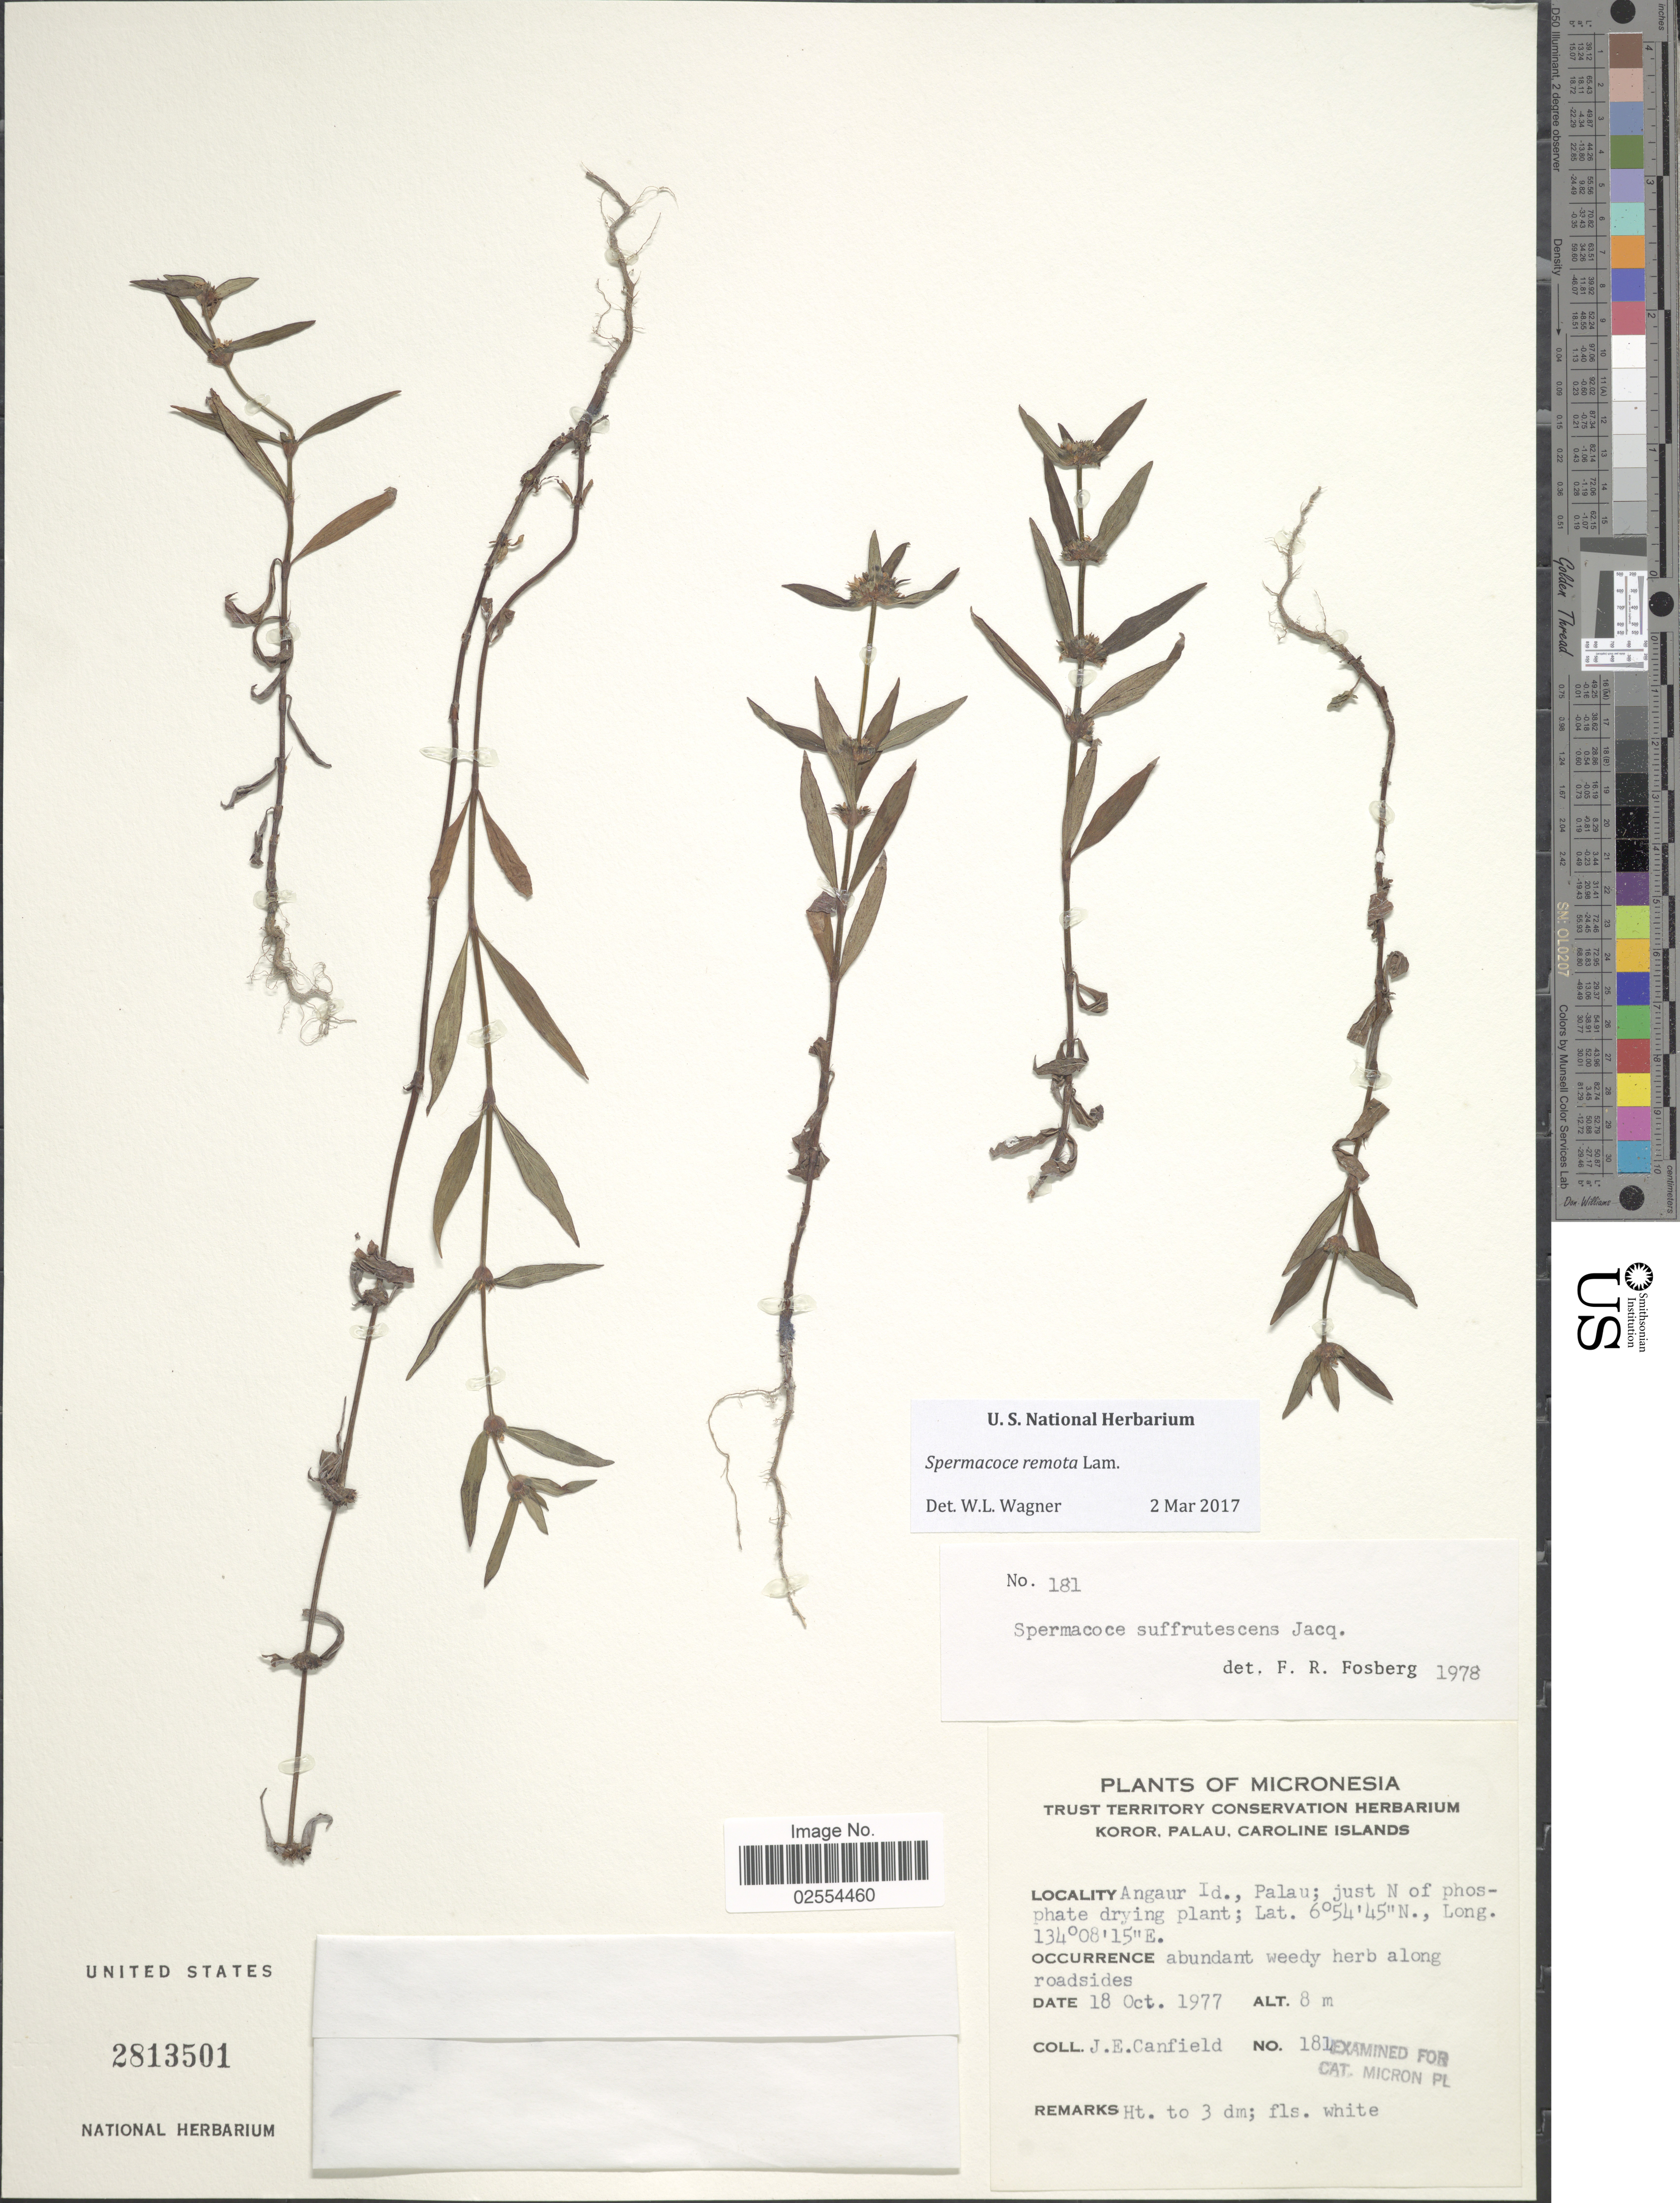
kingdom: Plantae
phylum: Tracheophyta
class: Magnoliopsida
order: Gentianales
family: Rubiaceae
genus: Spermacoce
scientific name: Spermacoce remota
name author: Lam.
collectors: J. E. Canfield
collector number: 181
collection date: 1977-10-18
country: Palau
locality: Micronesia, Angaur Id., Palau; just N of phosphate drying plant, along roadsides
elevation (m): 8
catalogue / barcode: US 2813501